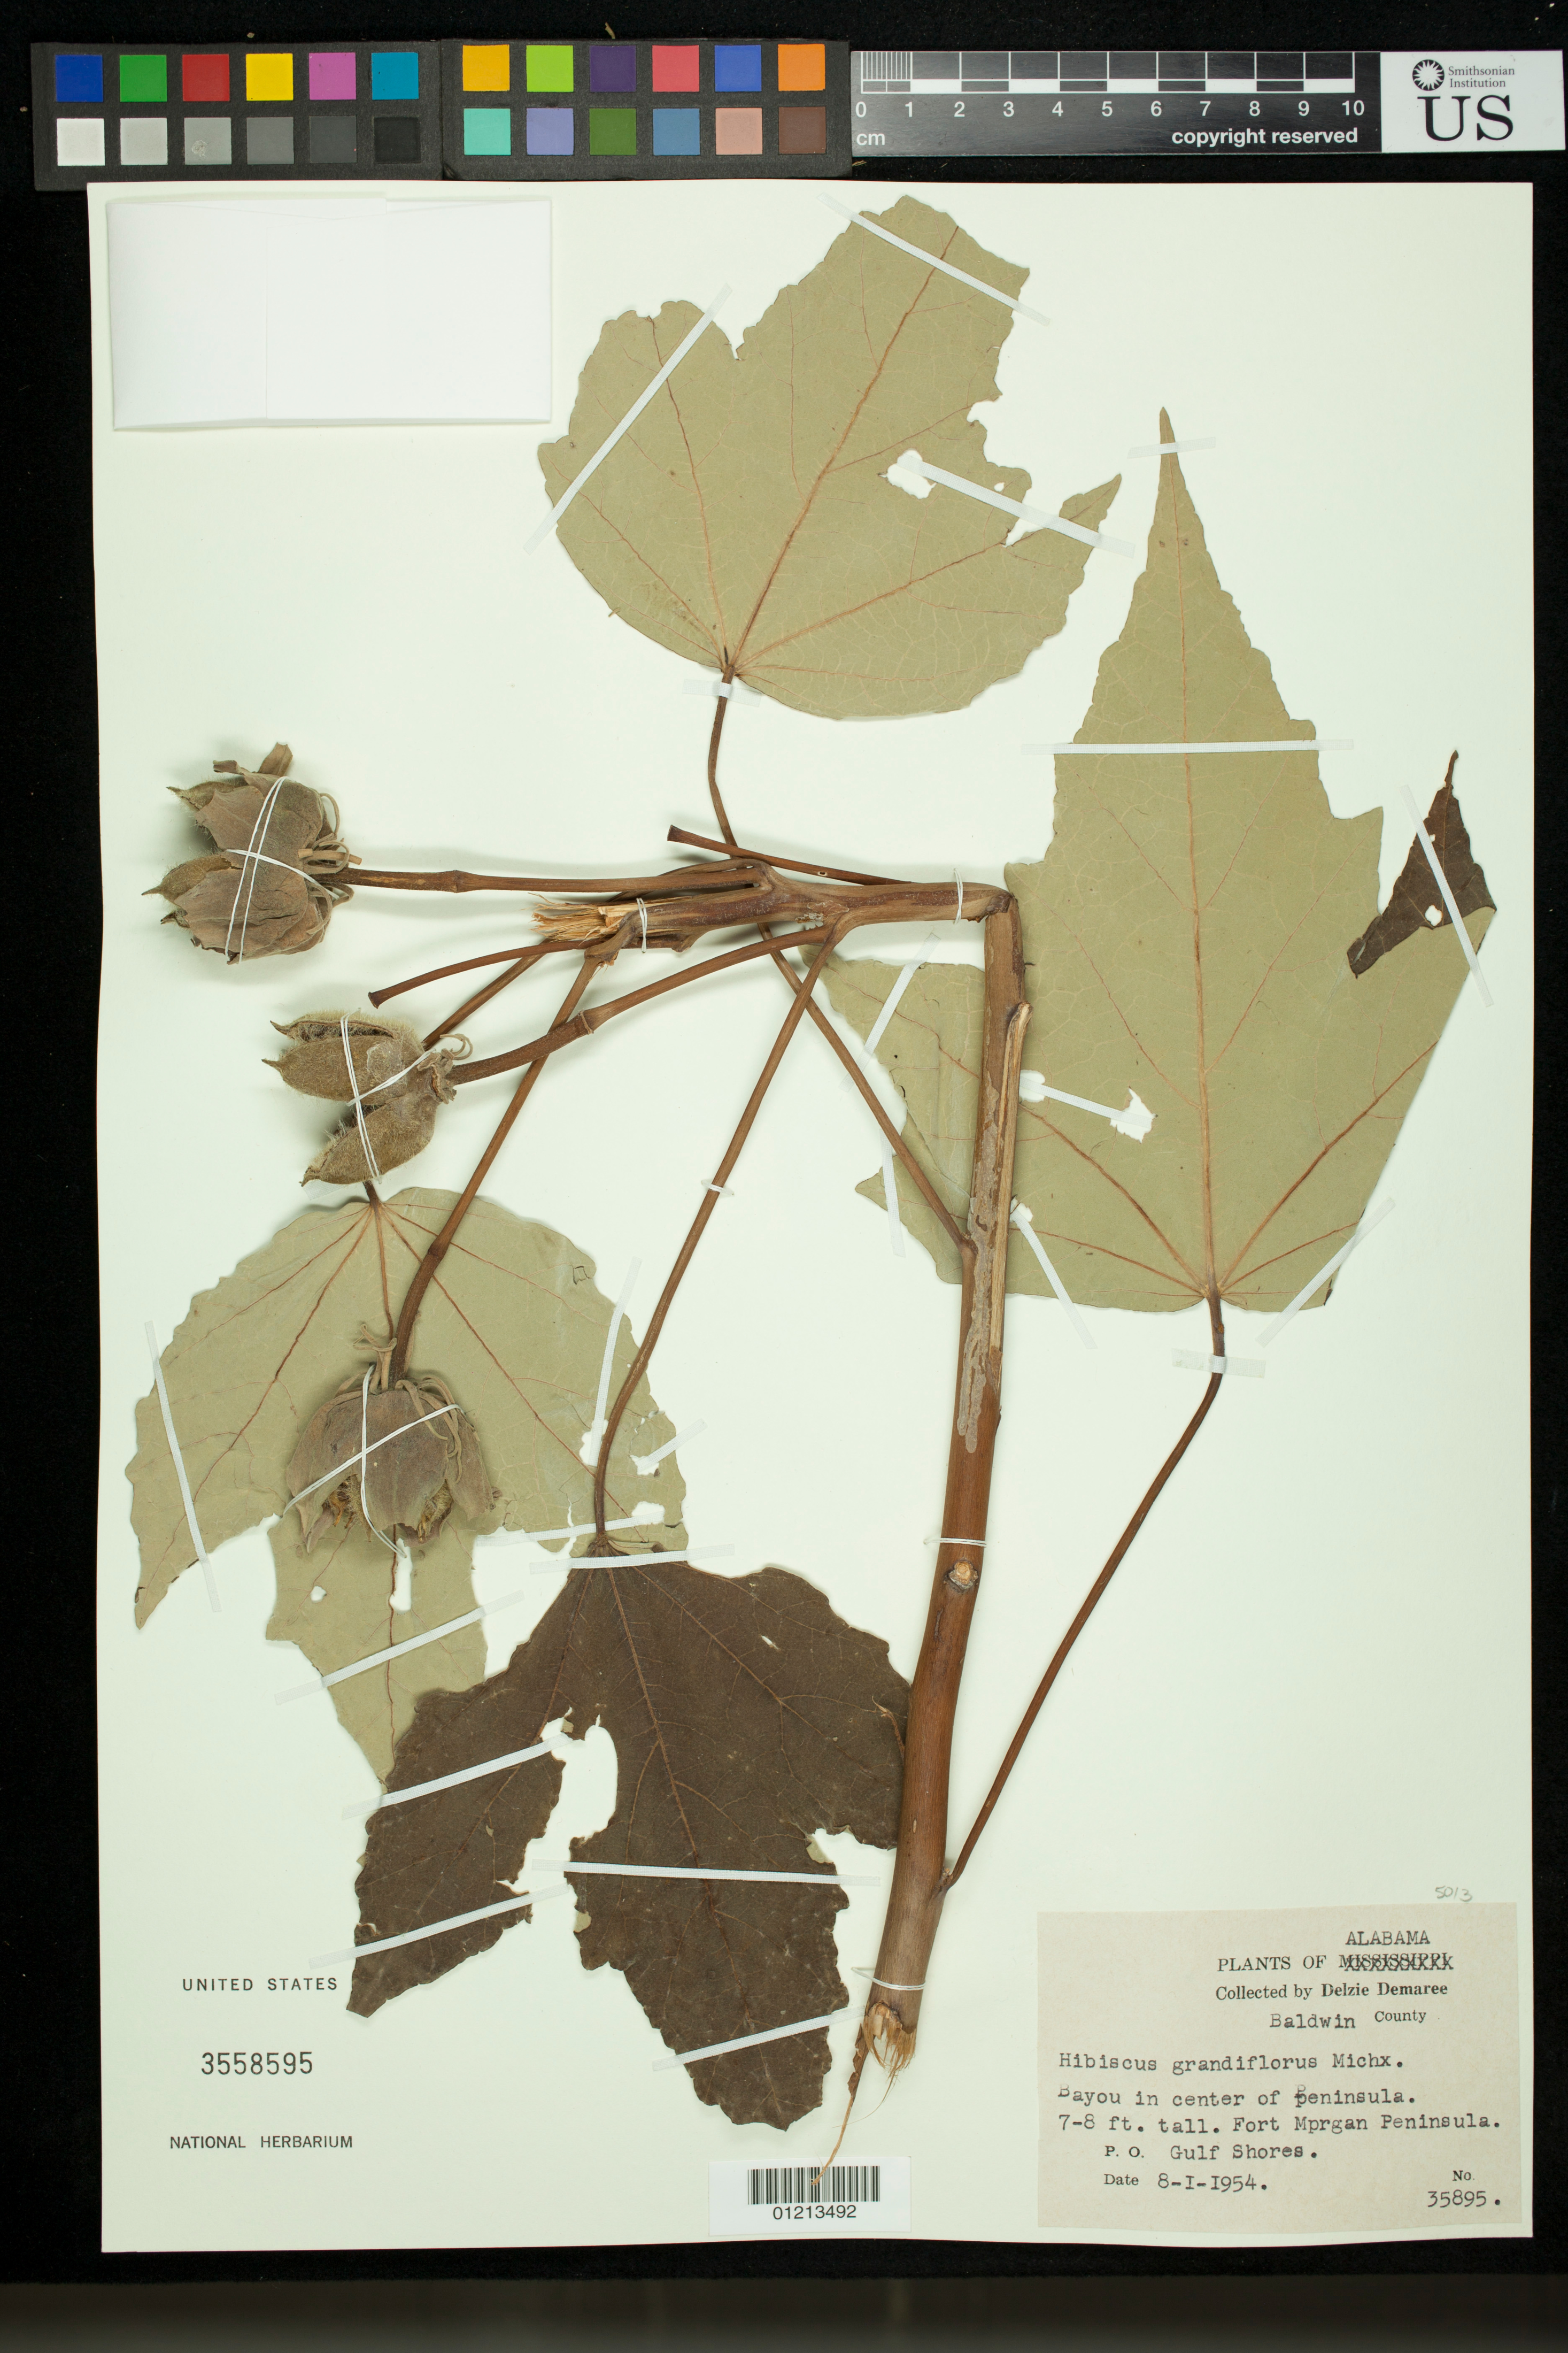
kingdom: Plantae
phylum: Tracheophyta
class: Magnoliopsida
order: Malvales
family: Malvaceae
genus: Hibiscus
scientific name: Hibiscus grandiflorus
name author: Michx.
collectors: D. Demaree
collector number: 35895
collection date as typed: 08 Jan 1954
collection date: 1954-01-08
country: United States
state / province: Alabama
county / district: Baldwin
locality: Baldwin County: Bayou in center of peninsula. Fort Mprgan Peninsula.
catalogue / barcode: US 3558595